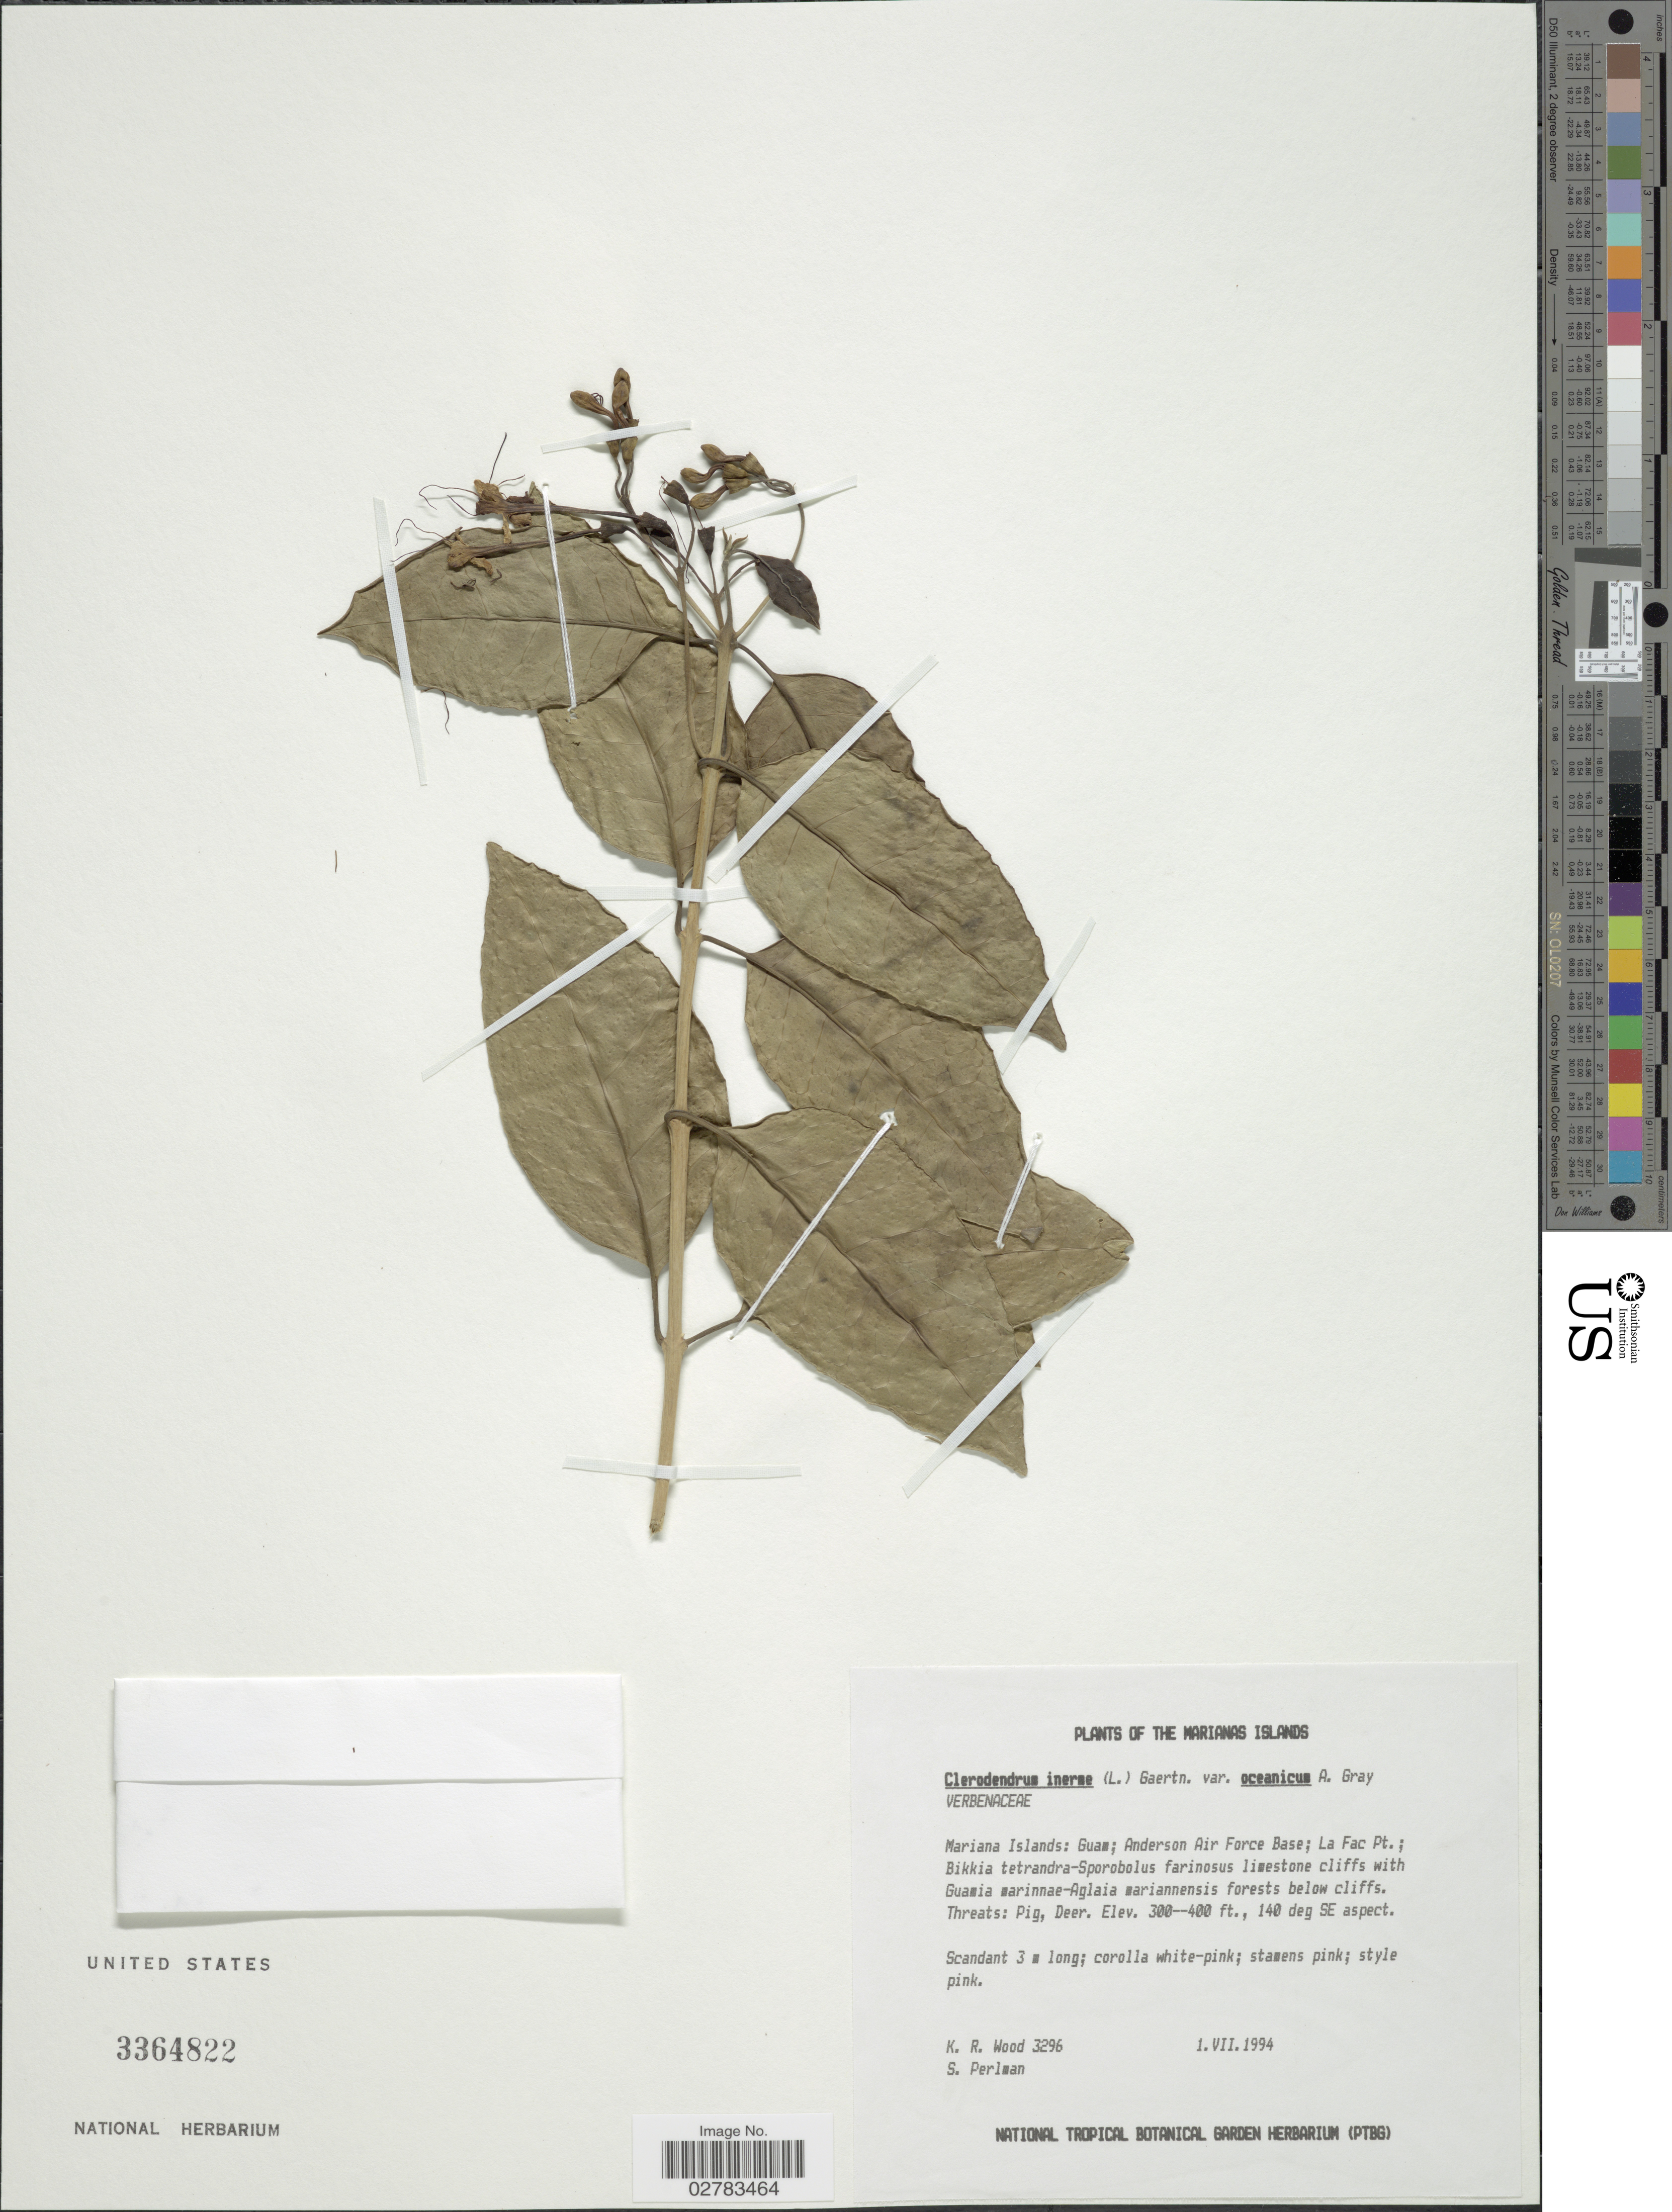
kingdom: Plantae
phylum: Tracheophyta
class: Magnoliopsida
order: Lamiales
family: Lamiaceae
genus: Clerodendrum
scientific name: Clerodendrum inerme var. oceanicum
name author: A. Gray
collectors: K. R. Wood & S. Perlman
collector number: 3296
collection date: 1994-07-01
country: Guam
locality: The Marianas Islands, Mariana Islands: Guam; Andersen Air Force Base; La Fac Pt., 140 deg SE aspect.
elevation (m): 91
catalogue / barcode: US 3364822